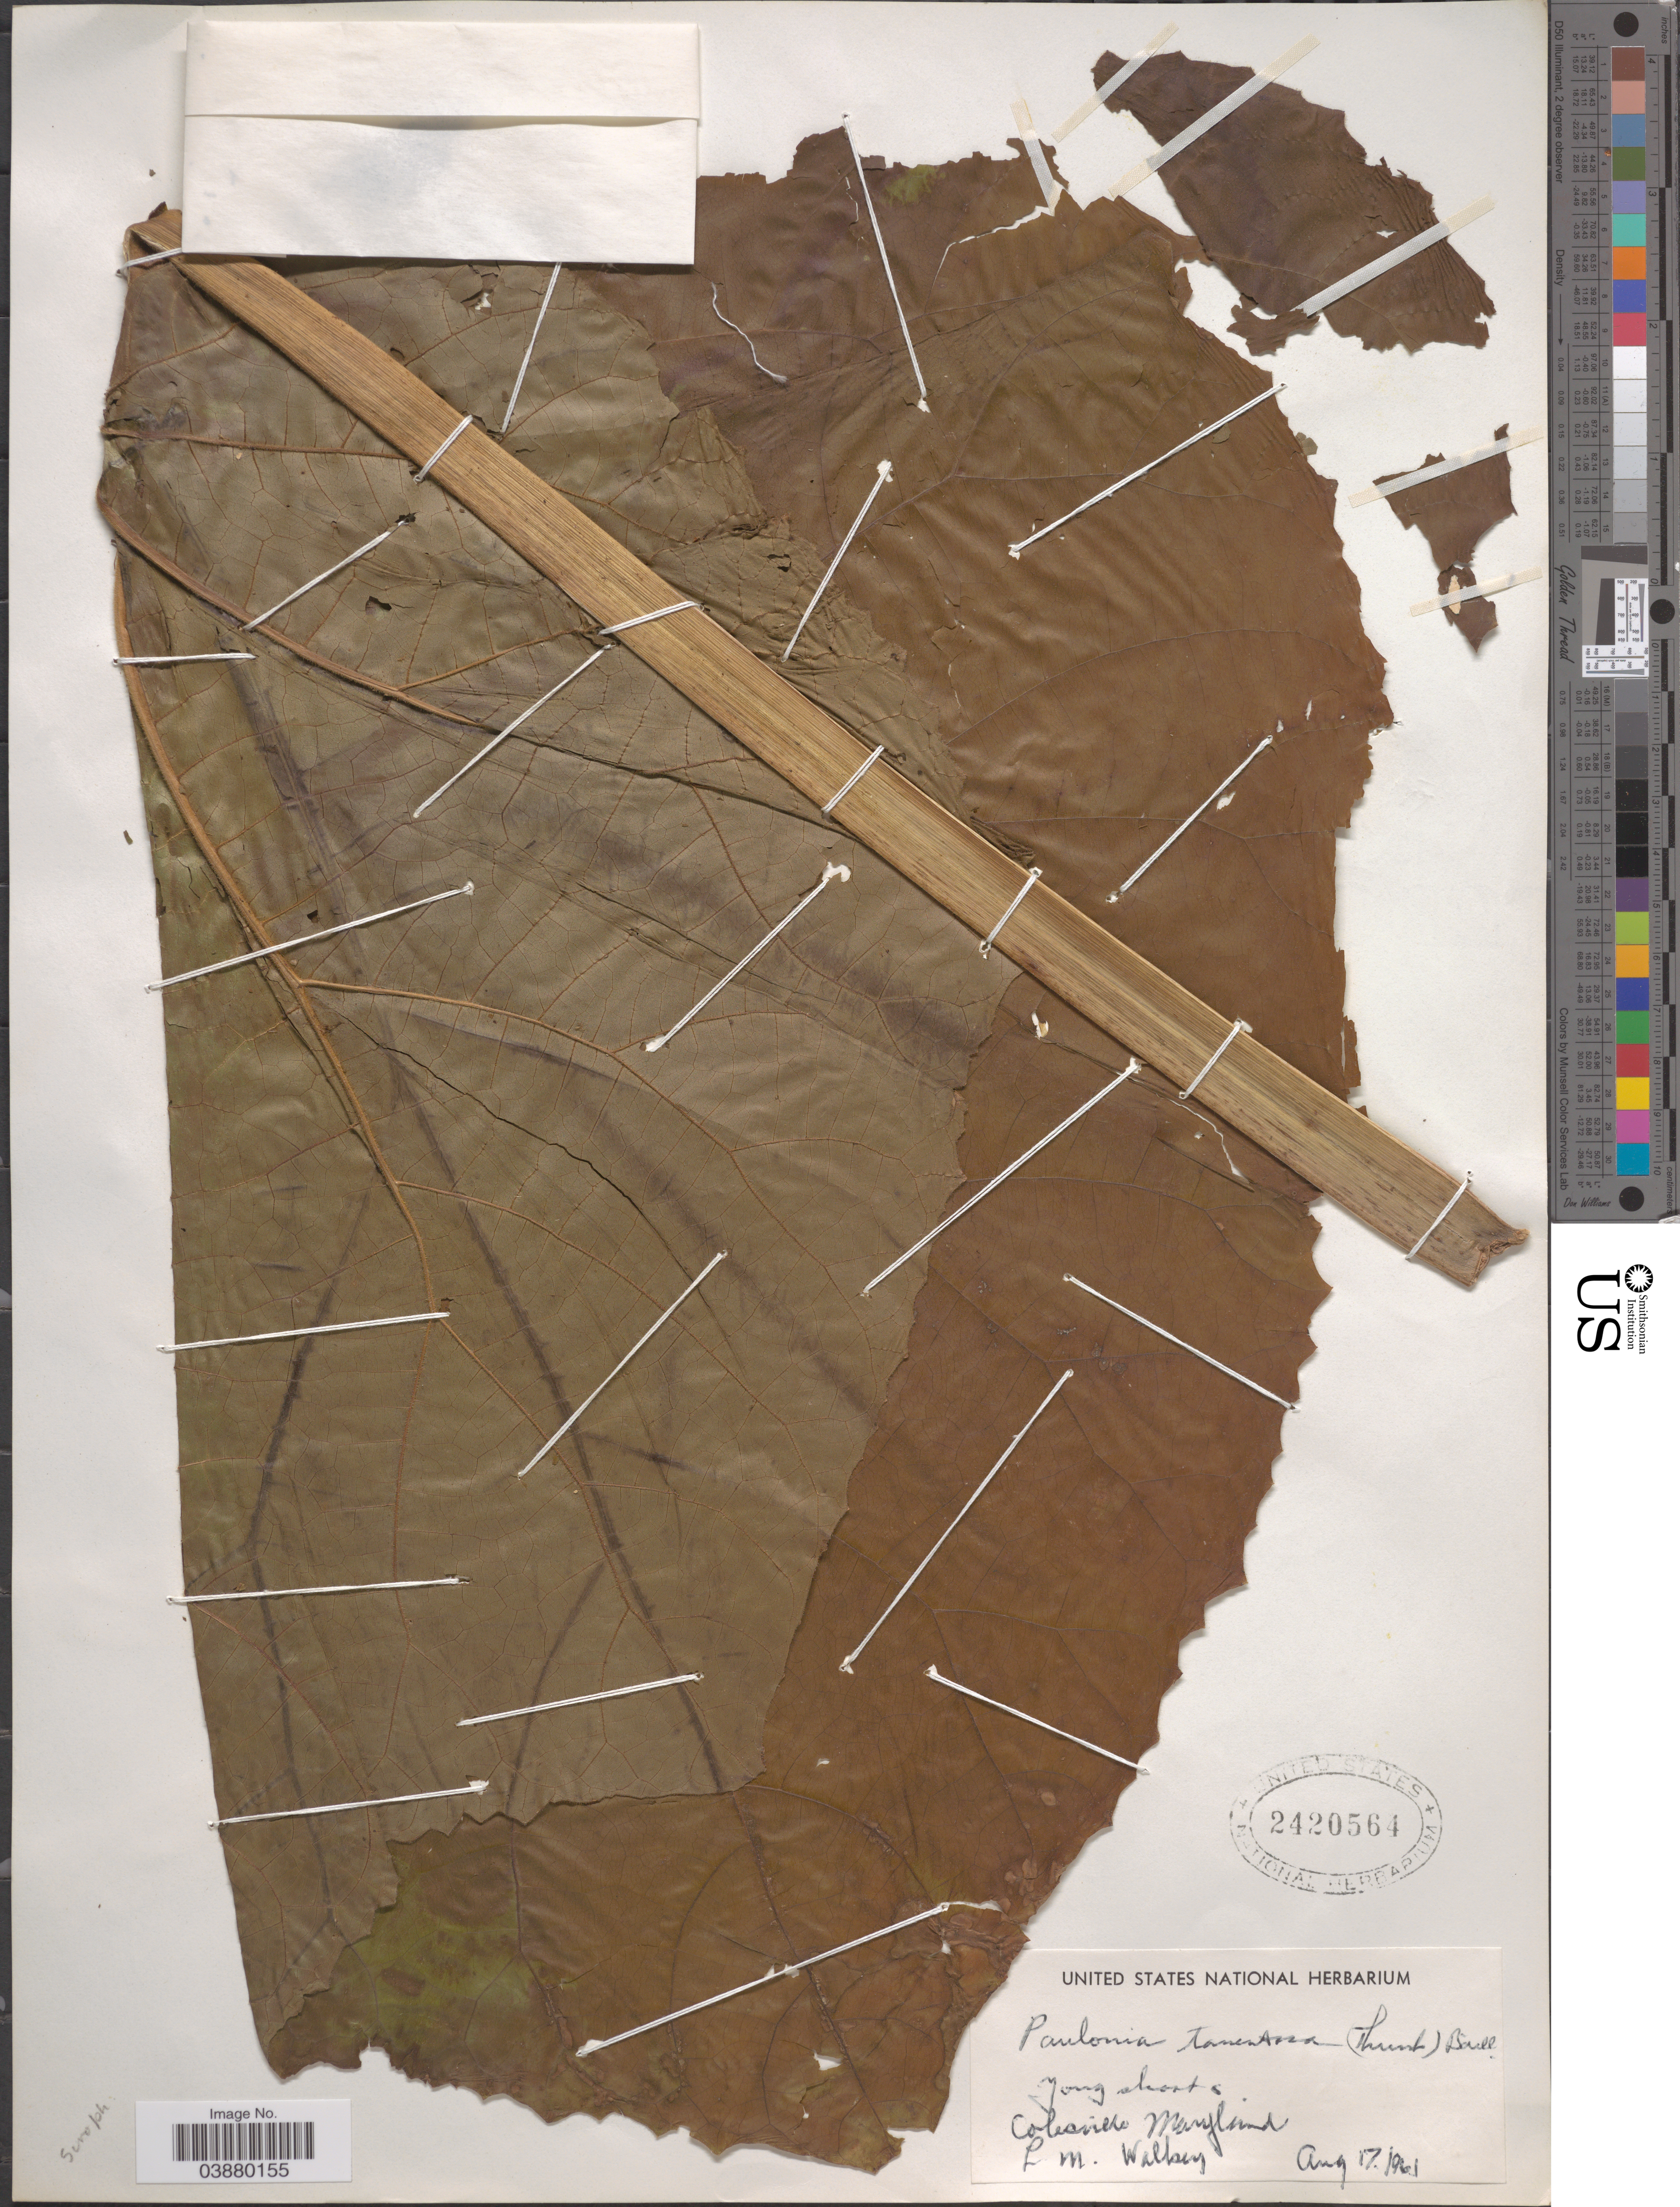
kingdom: Plantae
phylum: Tracheophyta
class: Magnoliopsida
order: Lamiales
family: Paulowniaceae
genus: Paulownia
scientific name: Paulownia tomentosa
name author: (Thunb.) Siebold & Zucc. ex Steud.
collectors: L. Walkly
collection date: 1961-08-17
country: United States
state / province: Maryland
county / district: Montgomery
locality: Colesville.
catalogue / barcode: US 2420564